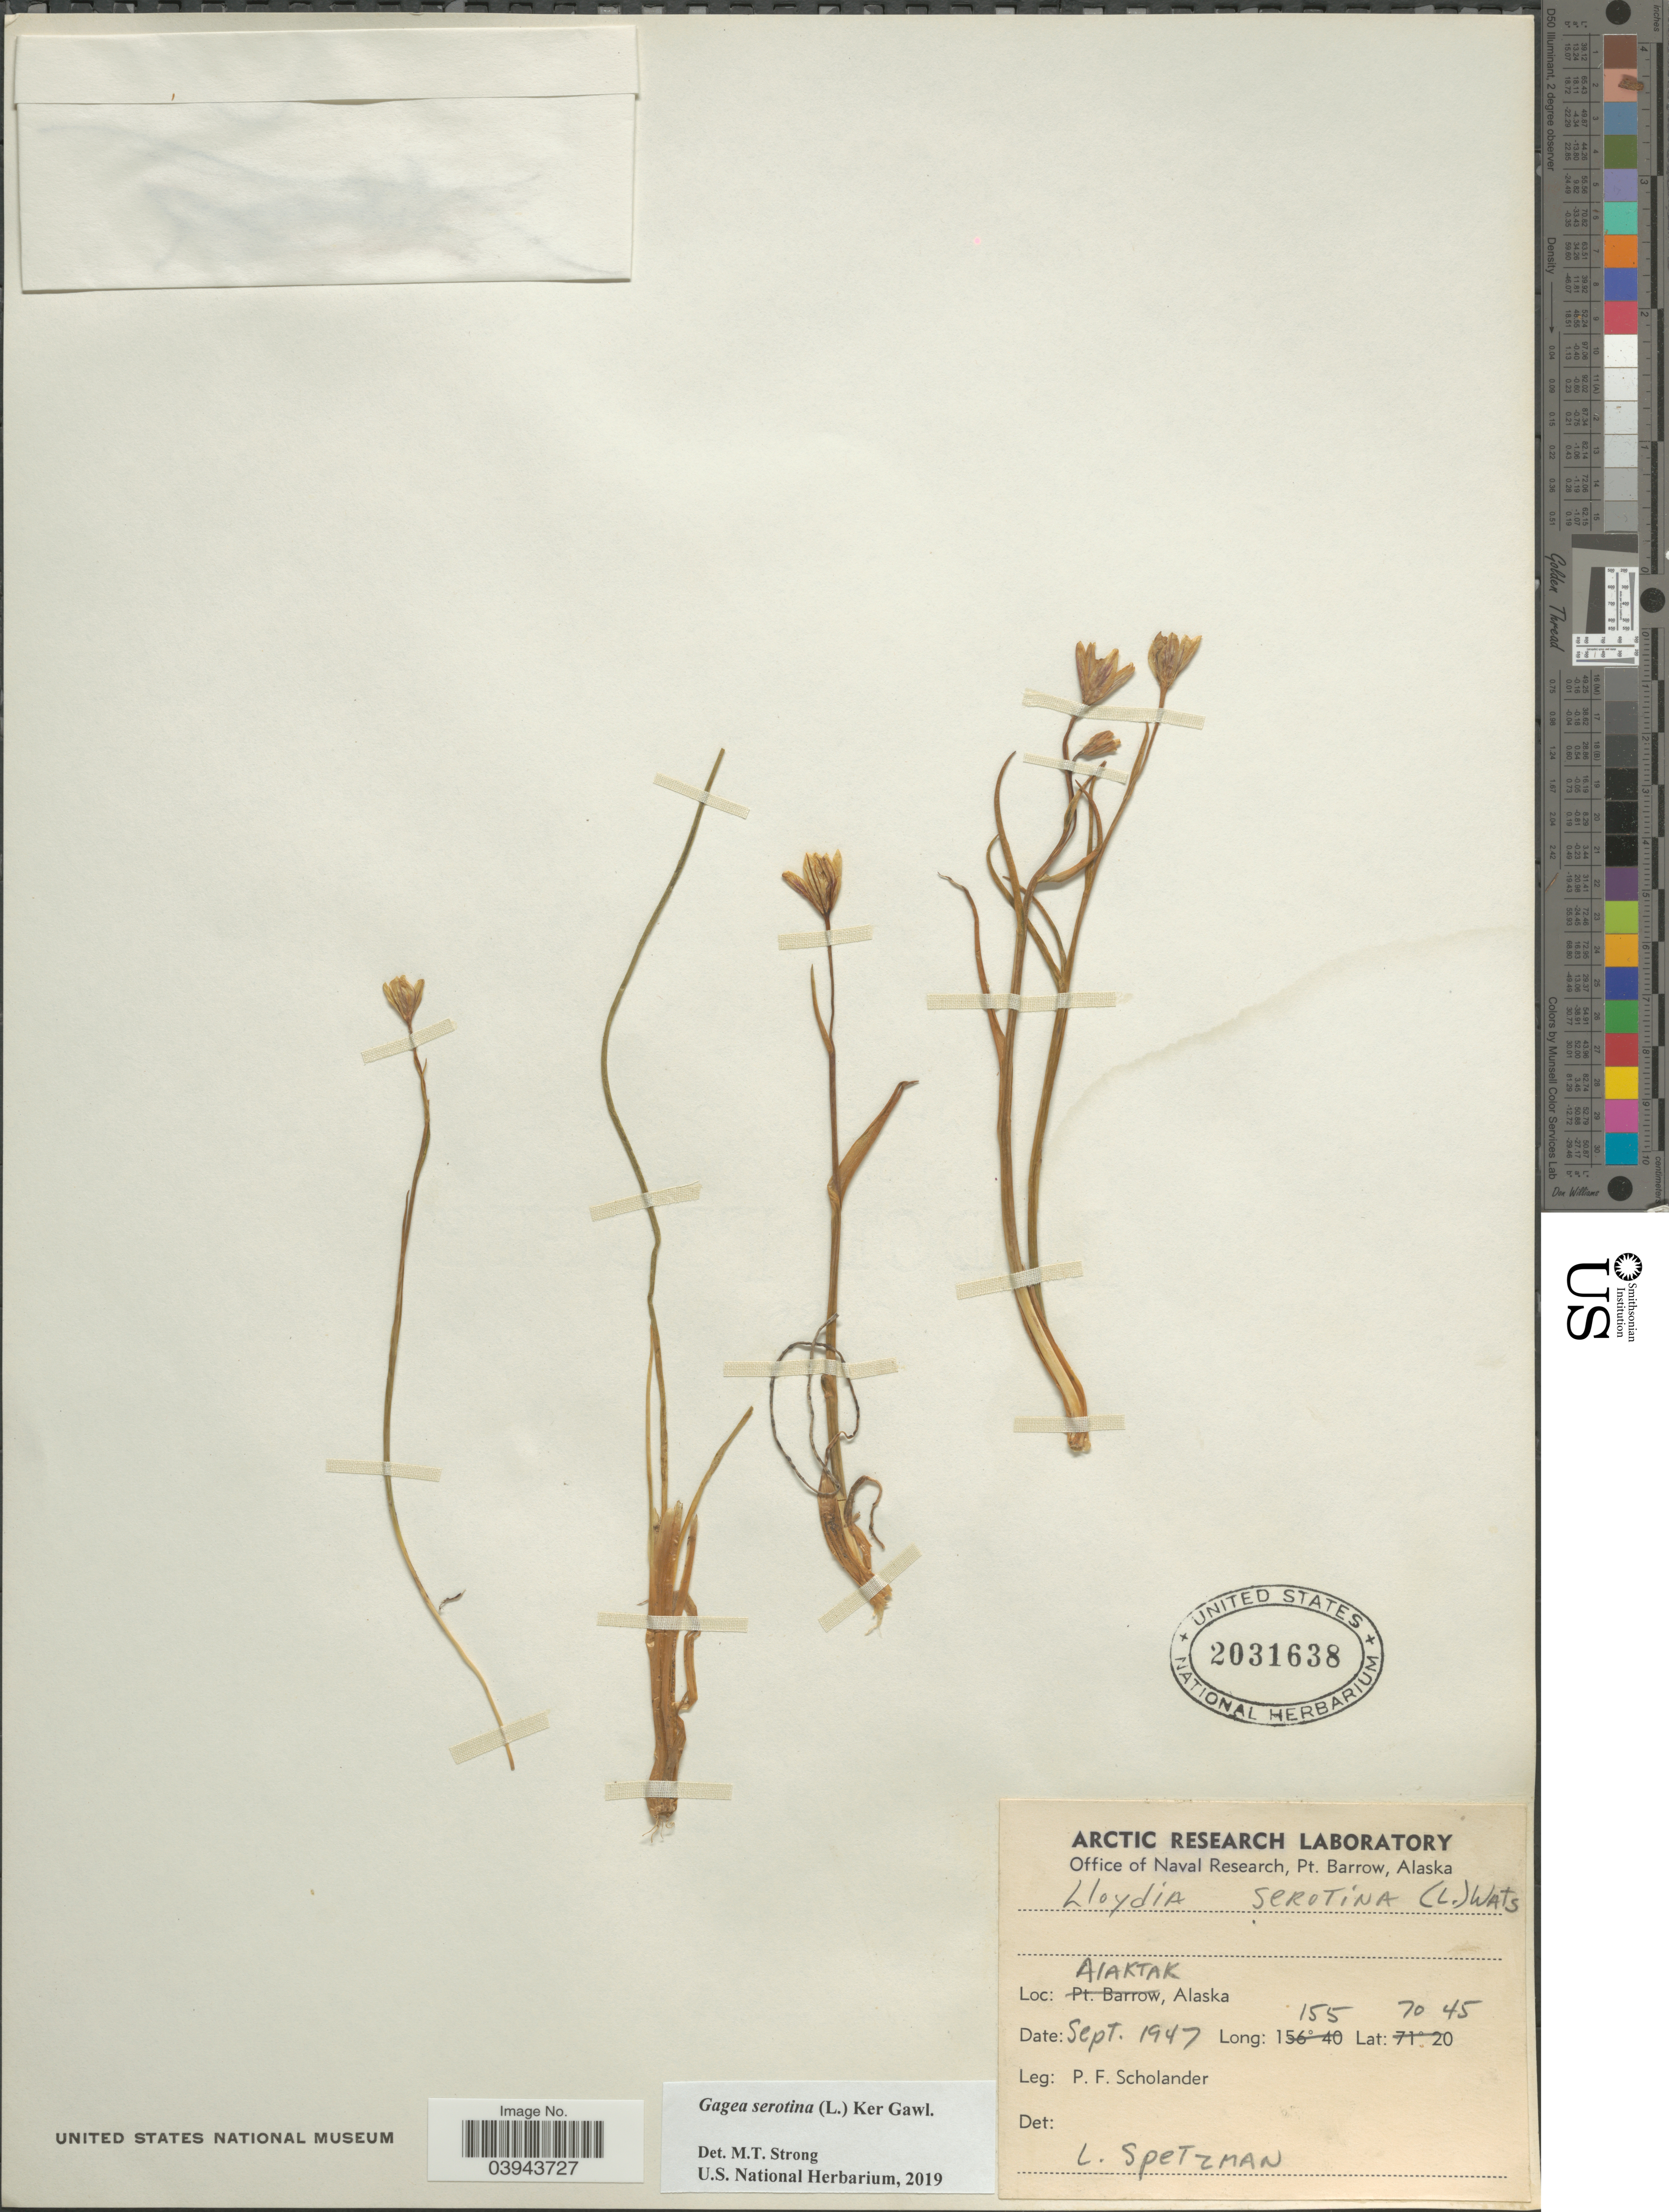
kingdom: Plantae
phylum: Tracheophyta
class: Liliopsida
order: Liliales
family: Liliaceae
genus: Lloydia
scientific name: Lloydia serotina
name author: (L.) Salisb. ex Rchb.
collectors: P. Scholander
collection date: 1947-09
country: United States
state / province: Alaska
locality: Alaktak.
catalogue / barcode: US 2031638